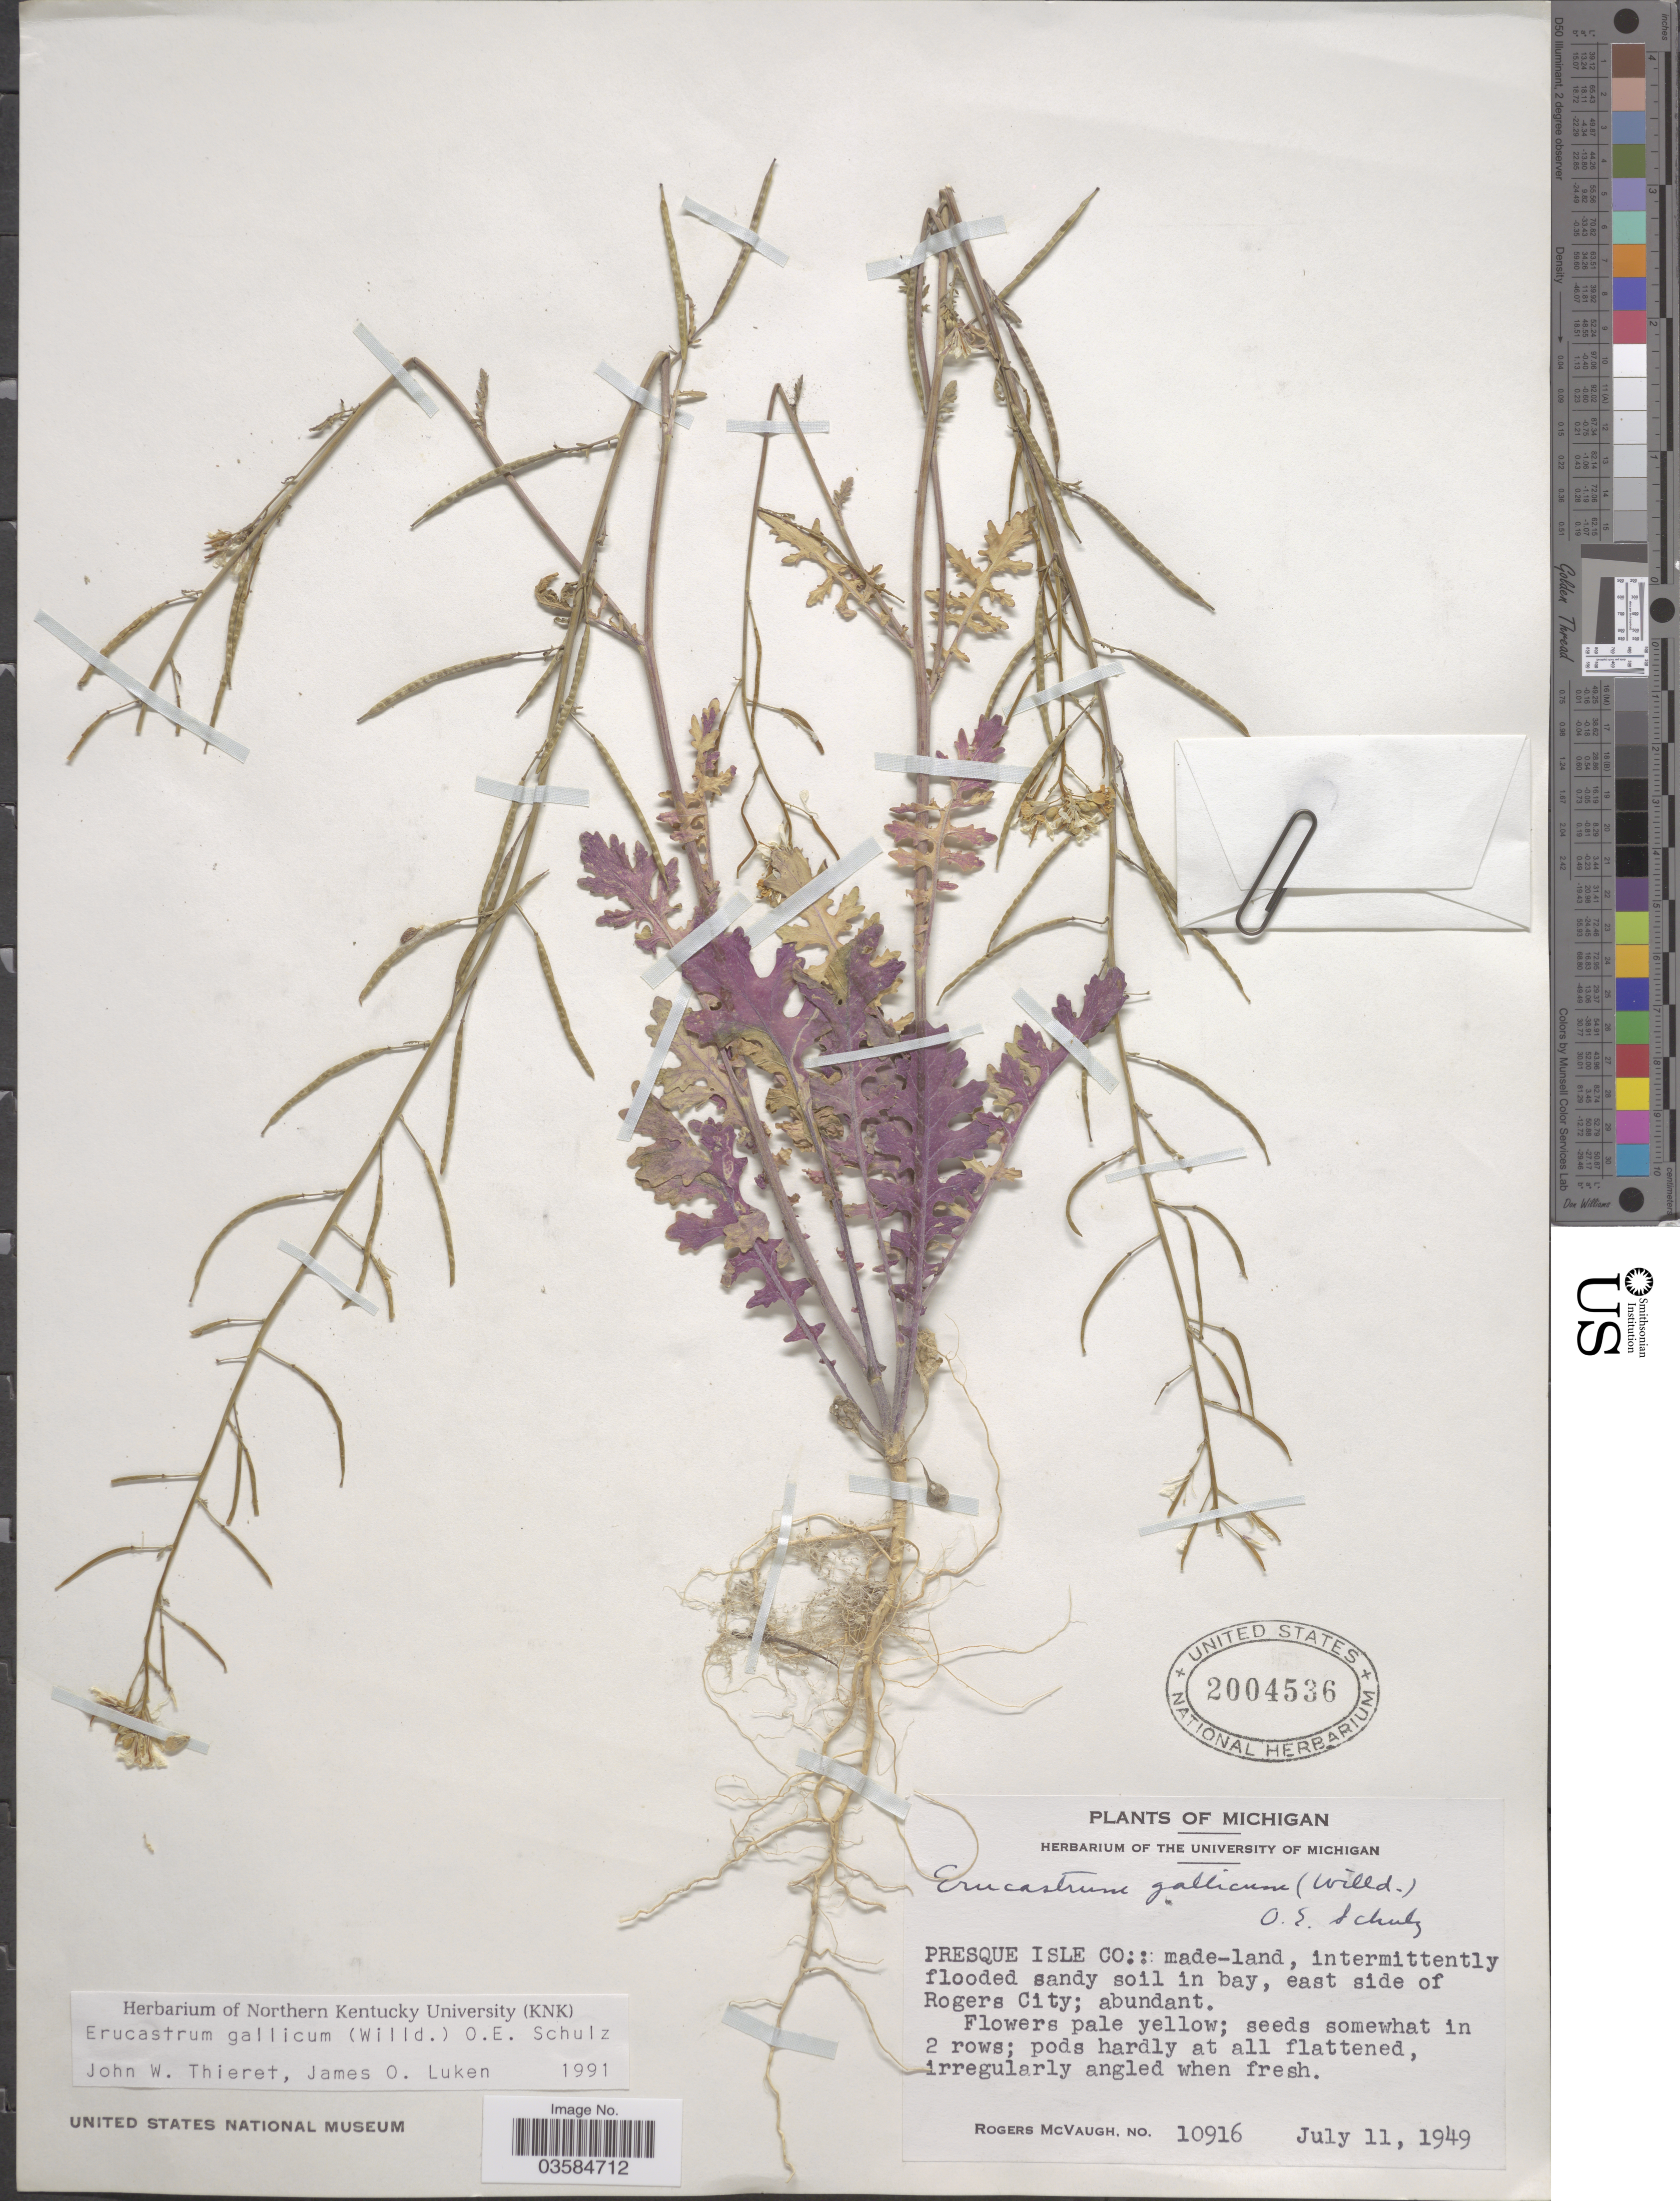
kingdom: Plantae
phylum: Tracheophyta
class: Magnoliopsida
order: Brassicales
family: Brassicaceae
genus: Erucastrum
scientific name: Erucastrum gallicum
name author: (Willd.) O.E. Schulz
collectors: R. McVaugh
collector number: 10916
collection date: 1949-07-11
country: United States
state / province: Michigan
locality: Presque Isle Co: east side of Rogers City.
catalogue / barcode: US 2004536